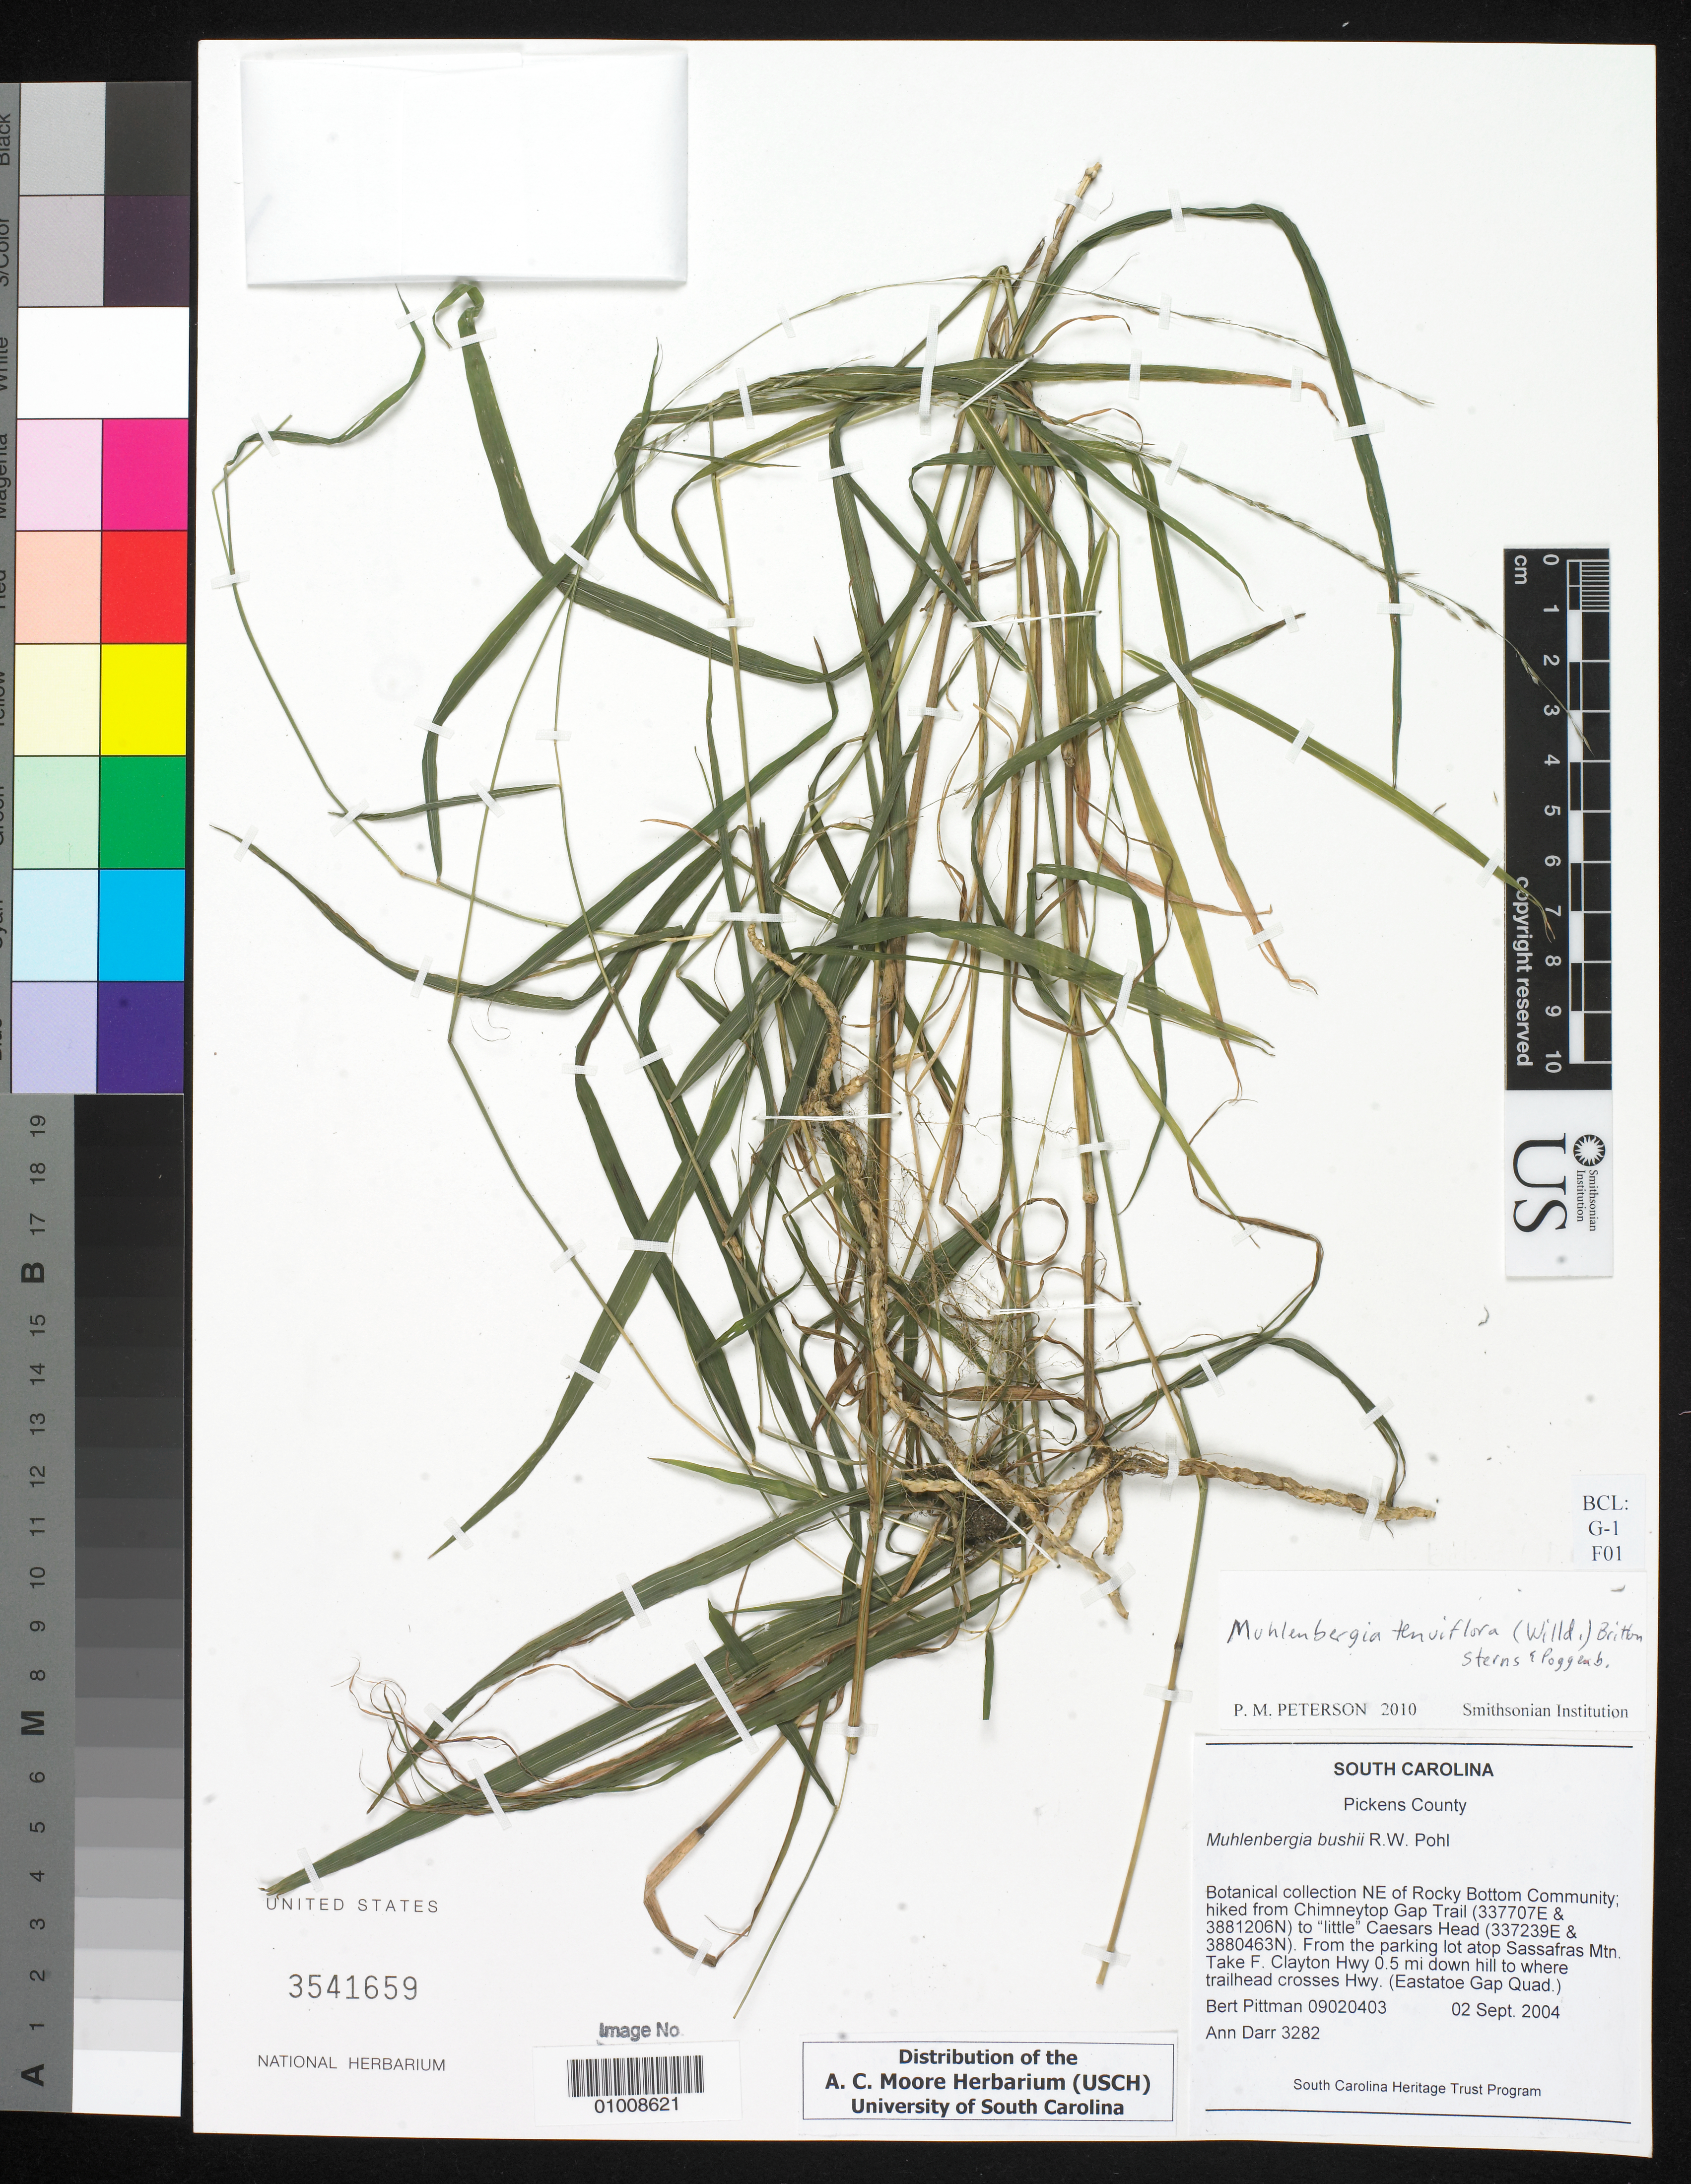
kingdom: Plantae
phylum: Tracheophyta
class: Liliopsida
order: Poales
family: Poaceae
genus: Muhlenbergia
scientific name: Muhlenbergia tenuiflora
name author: (Willd.) Britton, Stearns & Poggenb.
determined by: Peterson, Paul M., (BOT), Smithsonian Institution - National Museum of Natural History (UNITED STATES)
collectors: A. Darr & B. Pittman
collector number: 3282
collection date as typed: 02 Sep 2004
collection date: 2004-09-02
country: United States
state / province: South Carolina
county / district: Pickens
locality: NE of Rocky Bottom Community, hiked from Chimneytop Gap Trail to Little Ceasars Head, from parking lot atop Sassafras Mtn. on F. Clayton Hwy where traildhead crosses Eastatoe Gap Quad.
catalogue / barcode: US 3541659